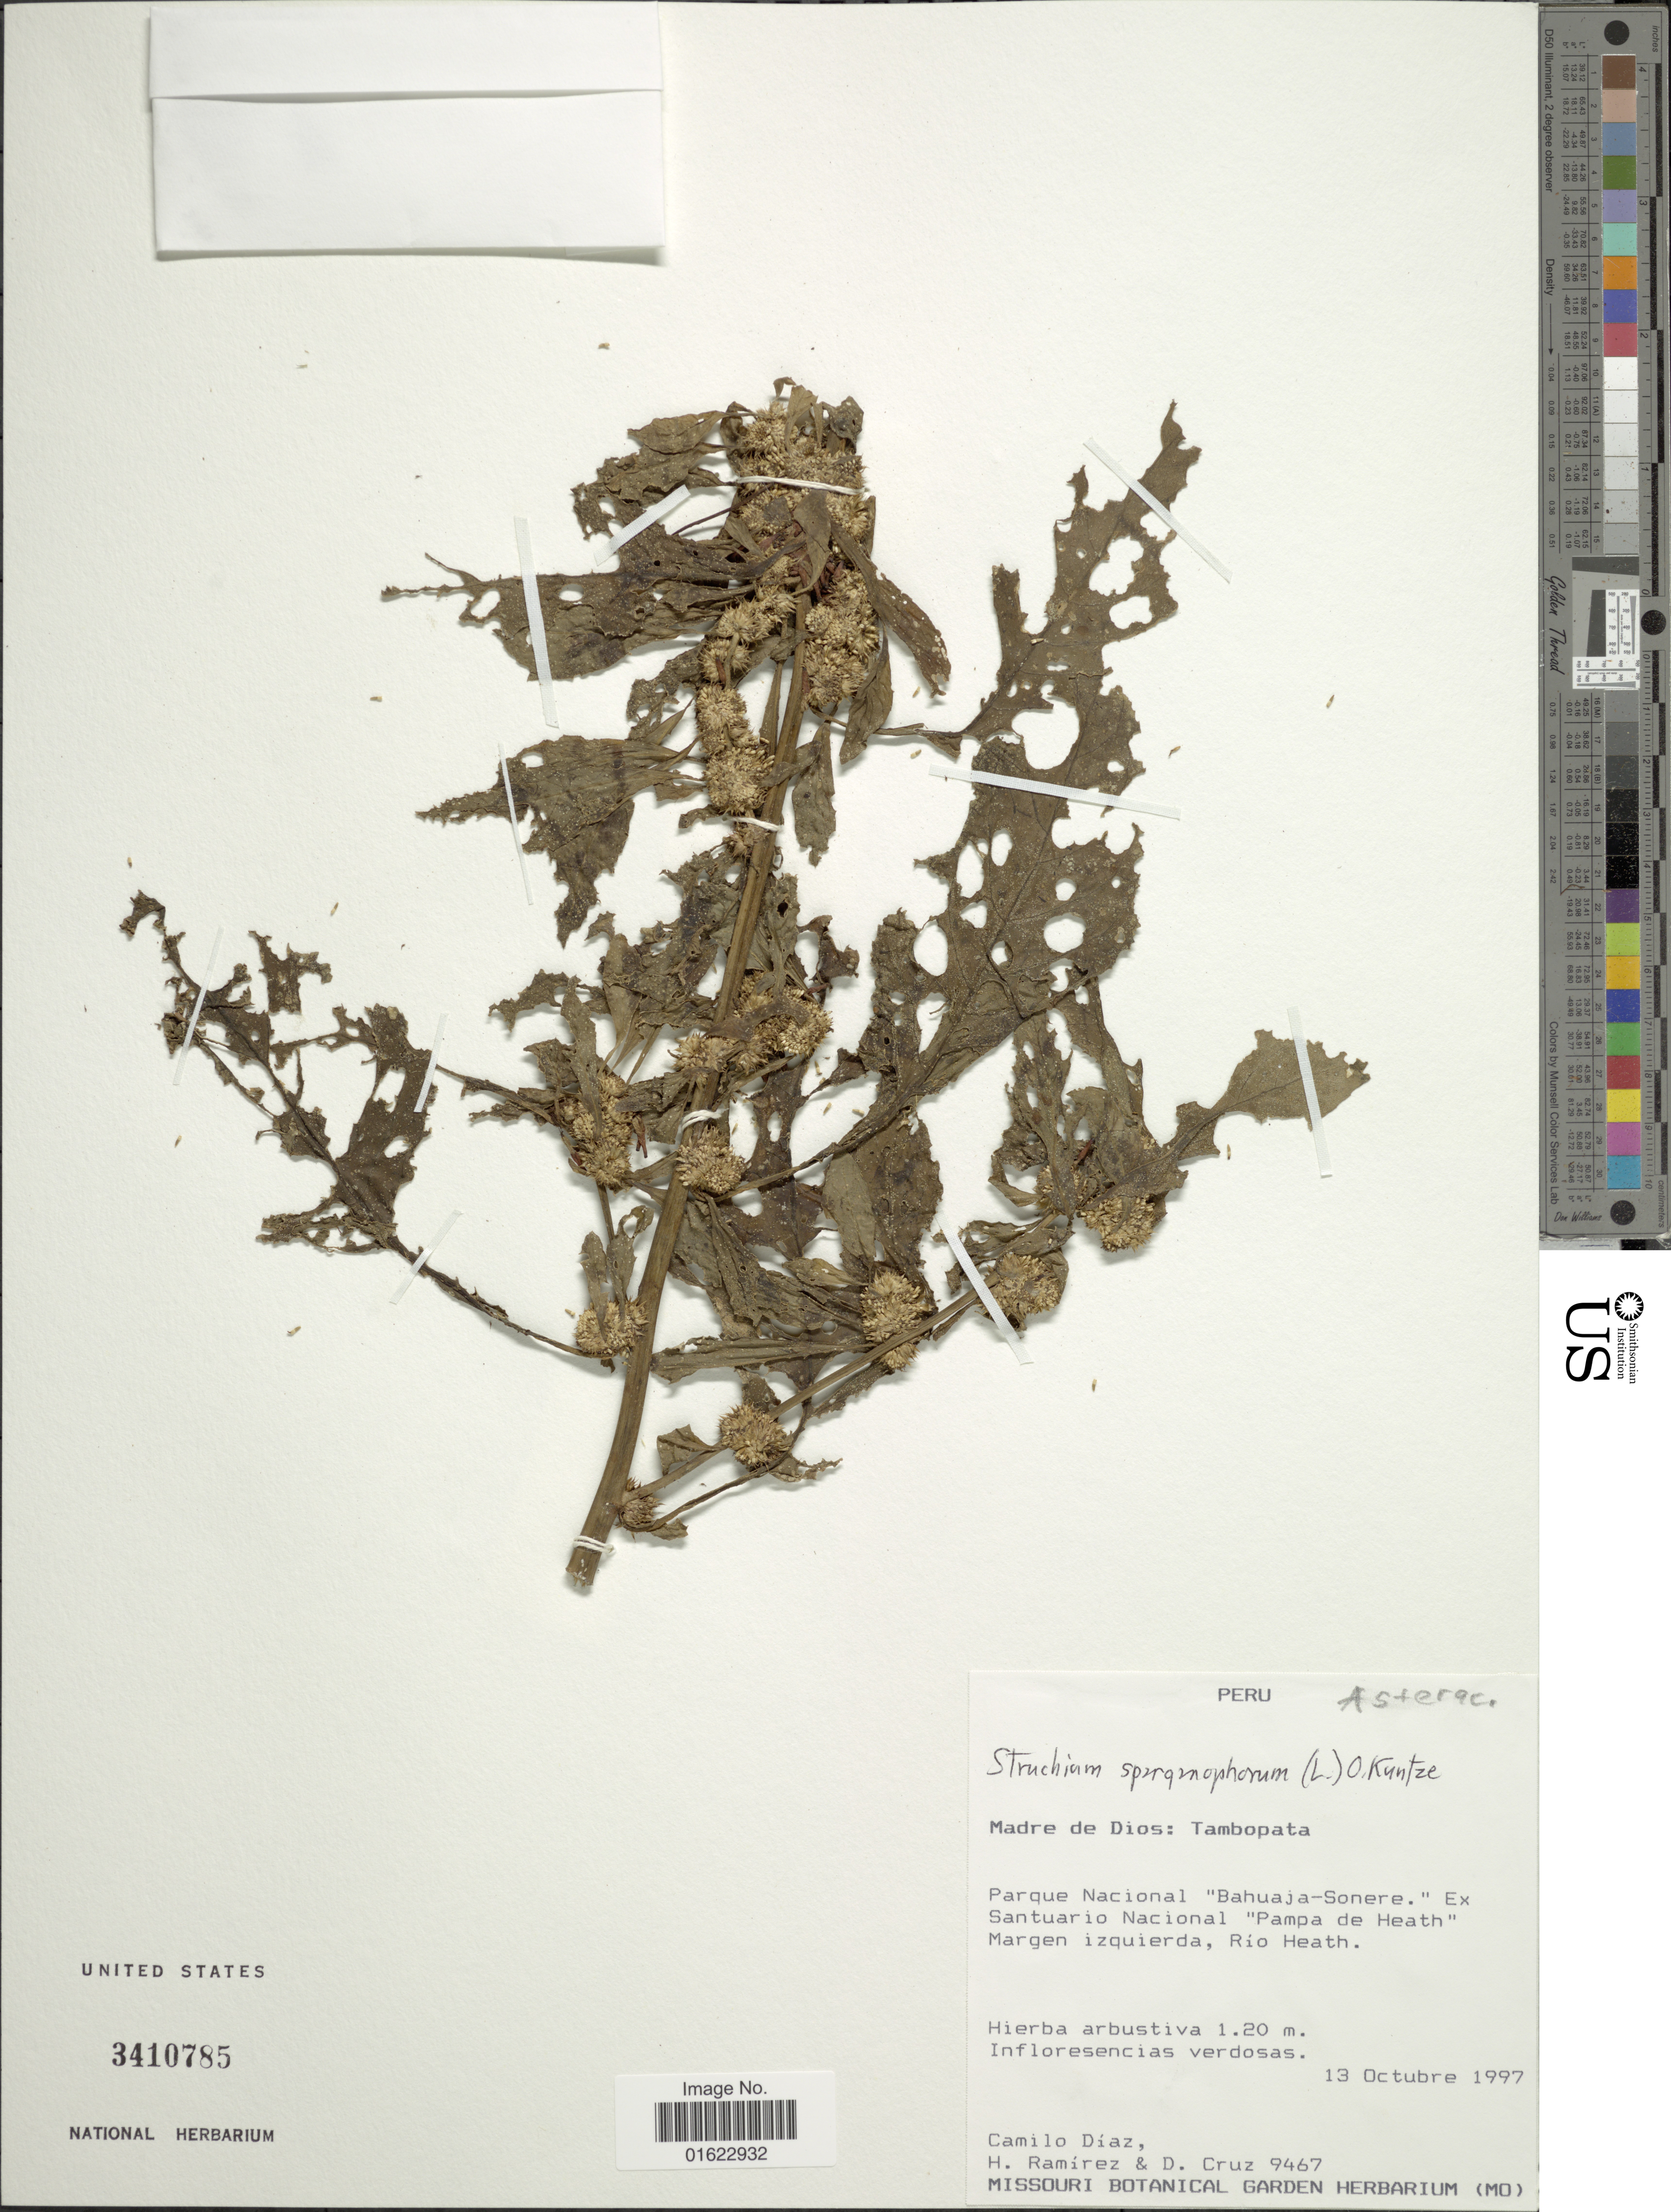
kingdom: Plantae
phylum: Tracheophyta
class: Magnoliopsida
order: Asterales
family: Asteraceae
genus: Struchium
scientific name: Struchium sparganophorum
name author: (L.) Kuntze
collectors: C. Díaz, H. Ramirez & D. Cruz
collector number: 9467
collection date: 1977-10-13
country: Peru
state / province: Madre de Dios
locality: Peru, Madre de Dios: Tambopata,Parque Nacional "Bahuaja-Sonere." Ex Santuario Nacional "Pampa de Heath", Margen izquierda, Rio Heath.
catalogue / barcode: US 3410785